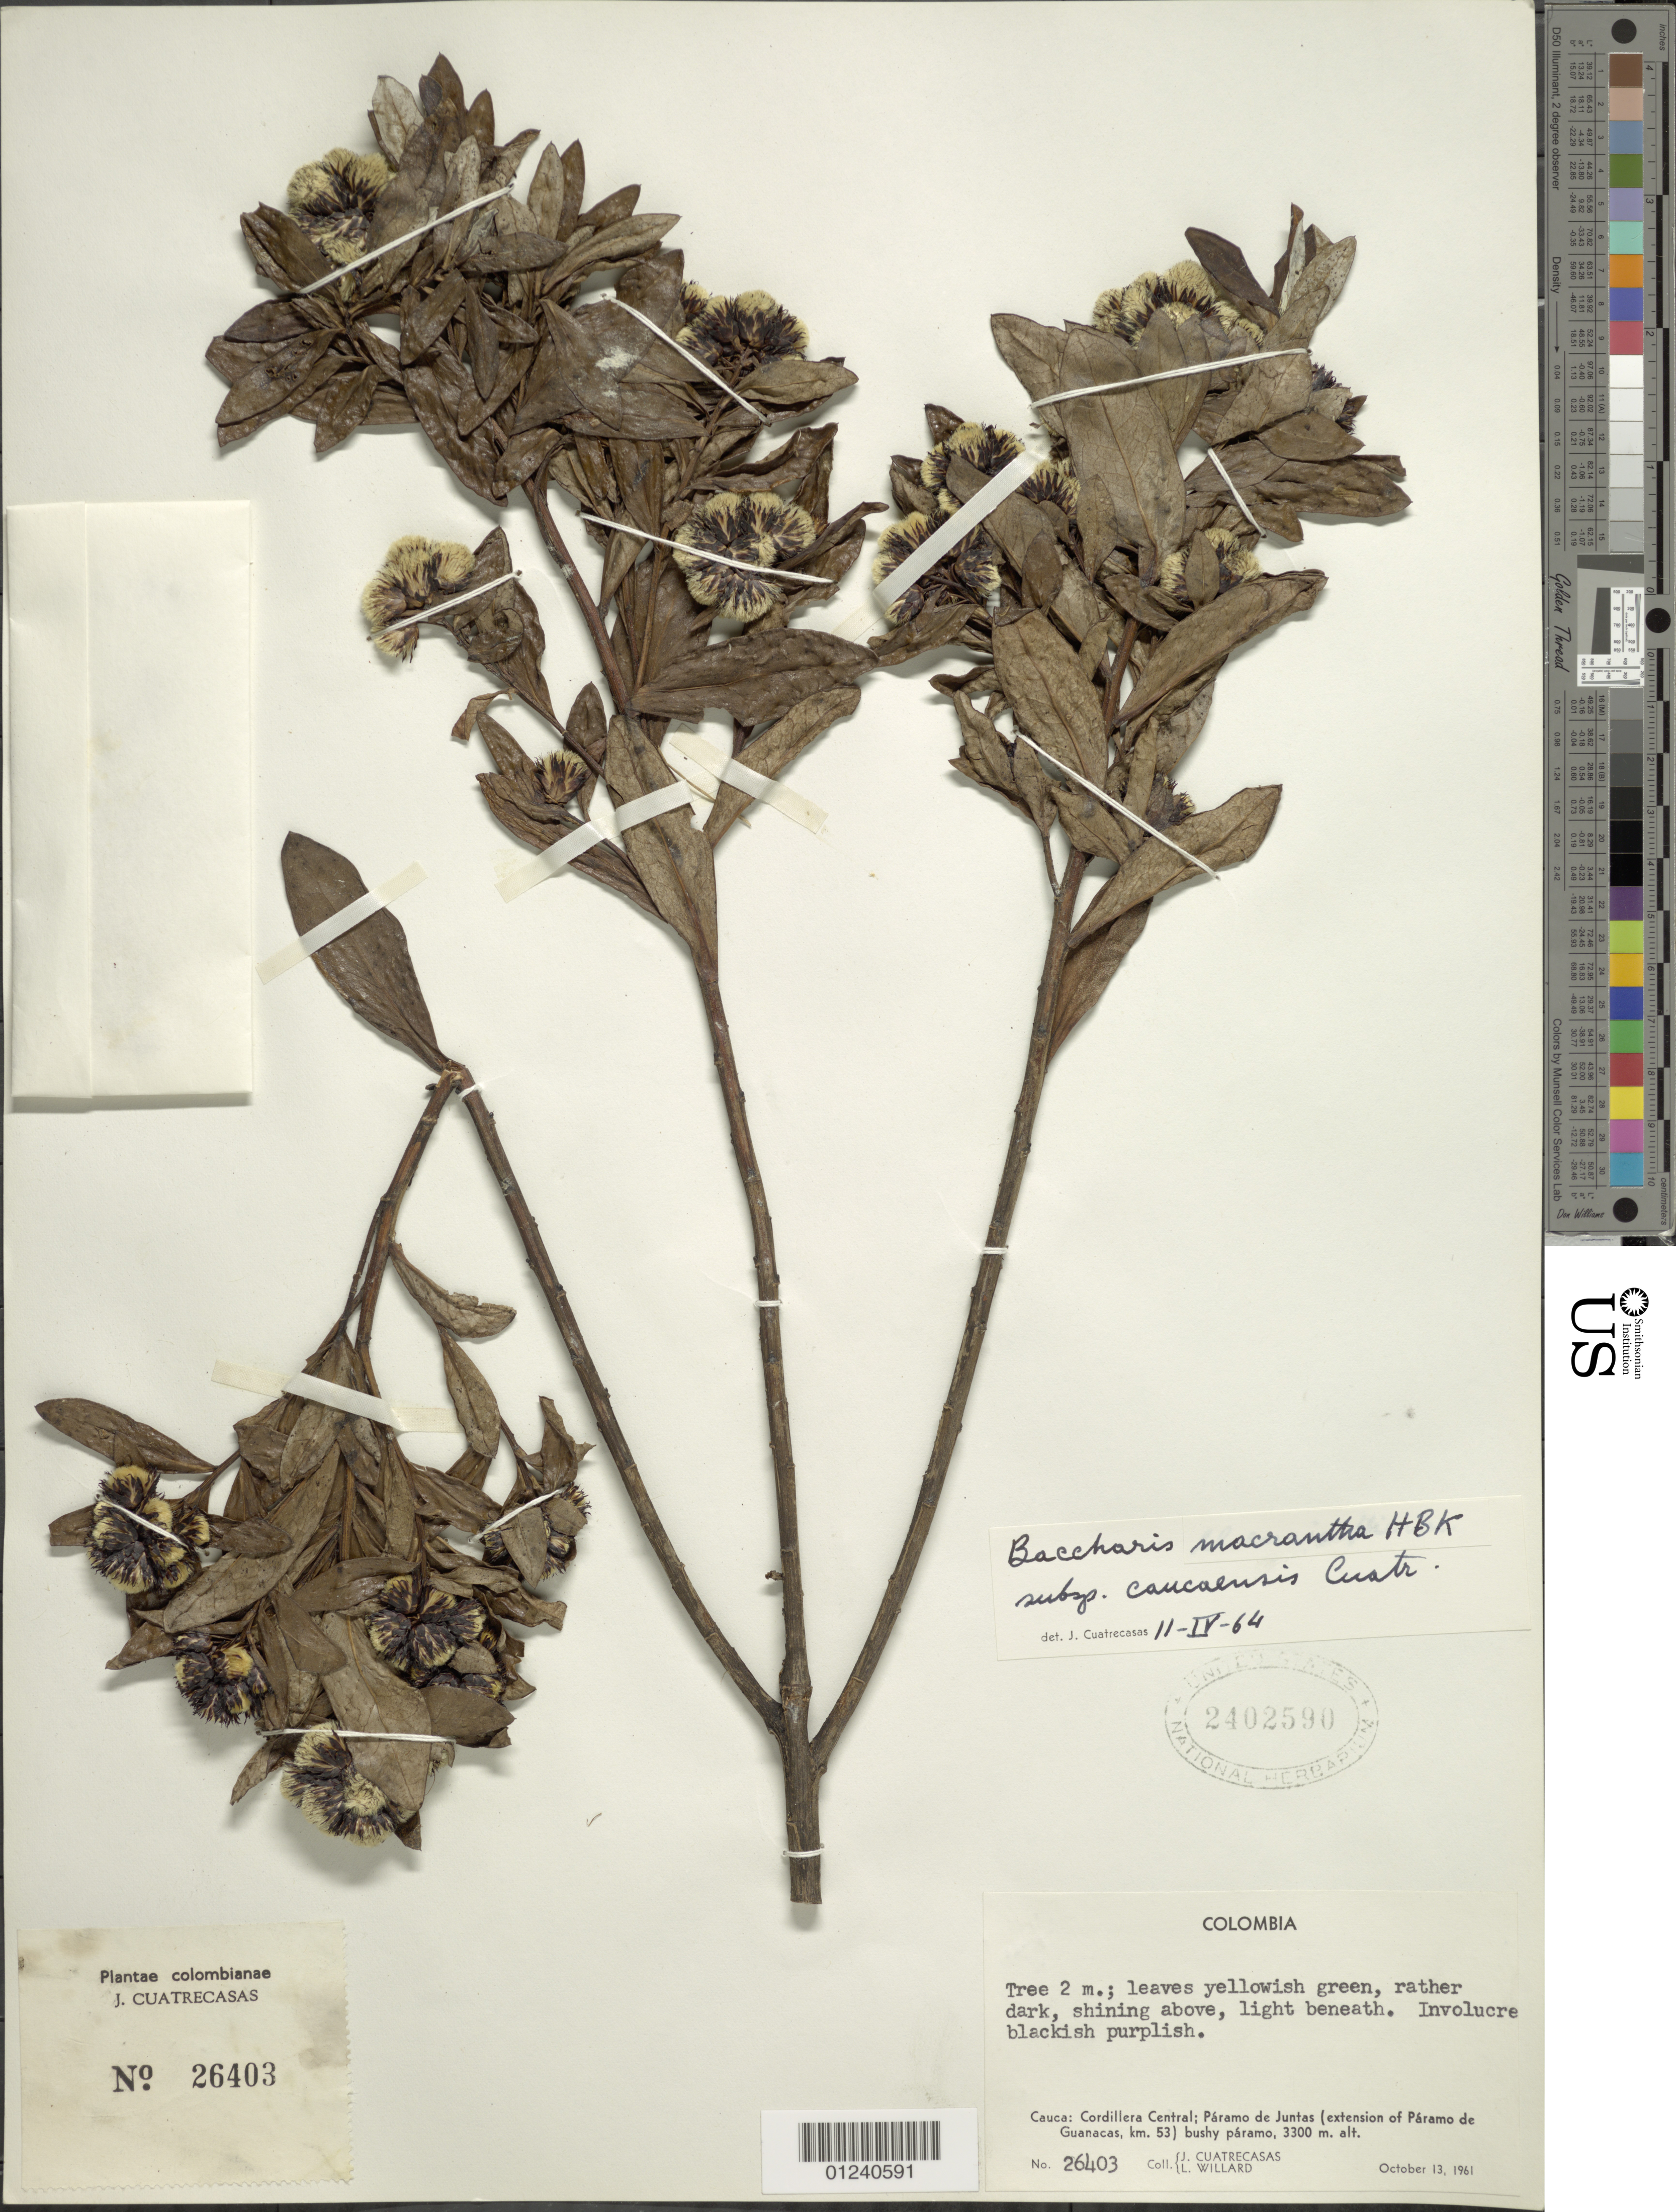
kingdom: Plantae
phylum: Tracheophyta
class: Magnoliopsida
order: Asterales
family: Asteraceae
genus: Baccharis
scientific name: Baccharis macrantha subsp. cundinamarcensis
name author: (Cuatrec.) Cuatrec.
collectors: J. Cuatrecasas & L. Willard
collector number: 26403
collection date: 1961-10-13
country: Colombia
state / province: Cauca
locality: Cordillera central: Páramo de Juntas (extension of Páramo de Guanacas, km. 53).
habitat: bushy paramo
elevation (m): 3300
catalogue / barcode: US 2402590